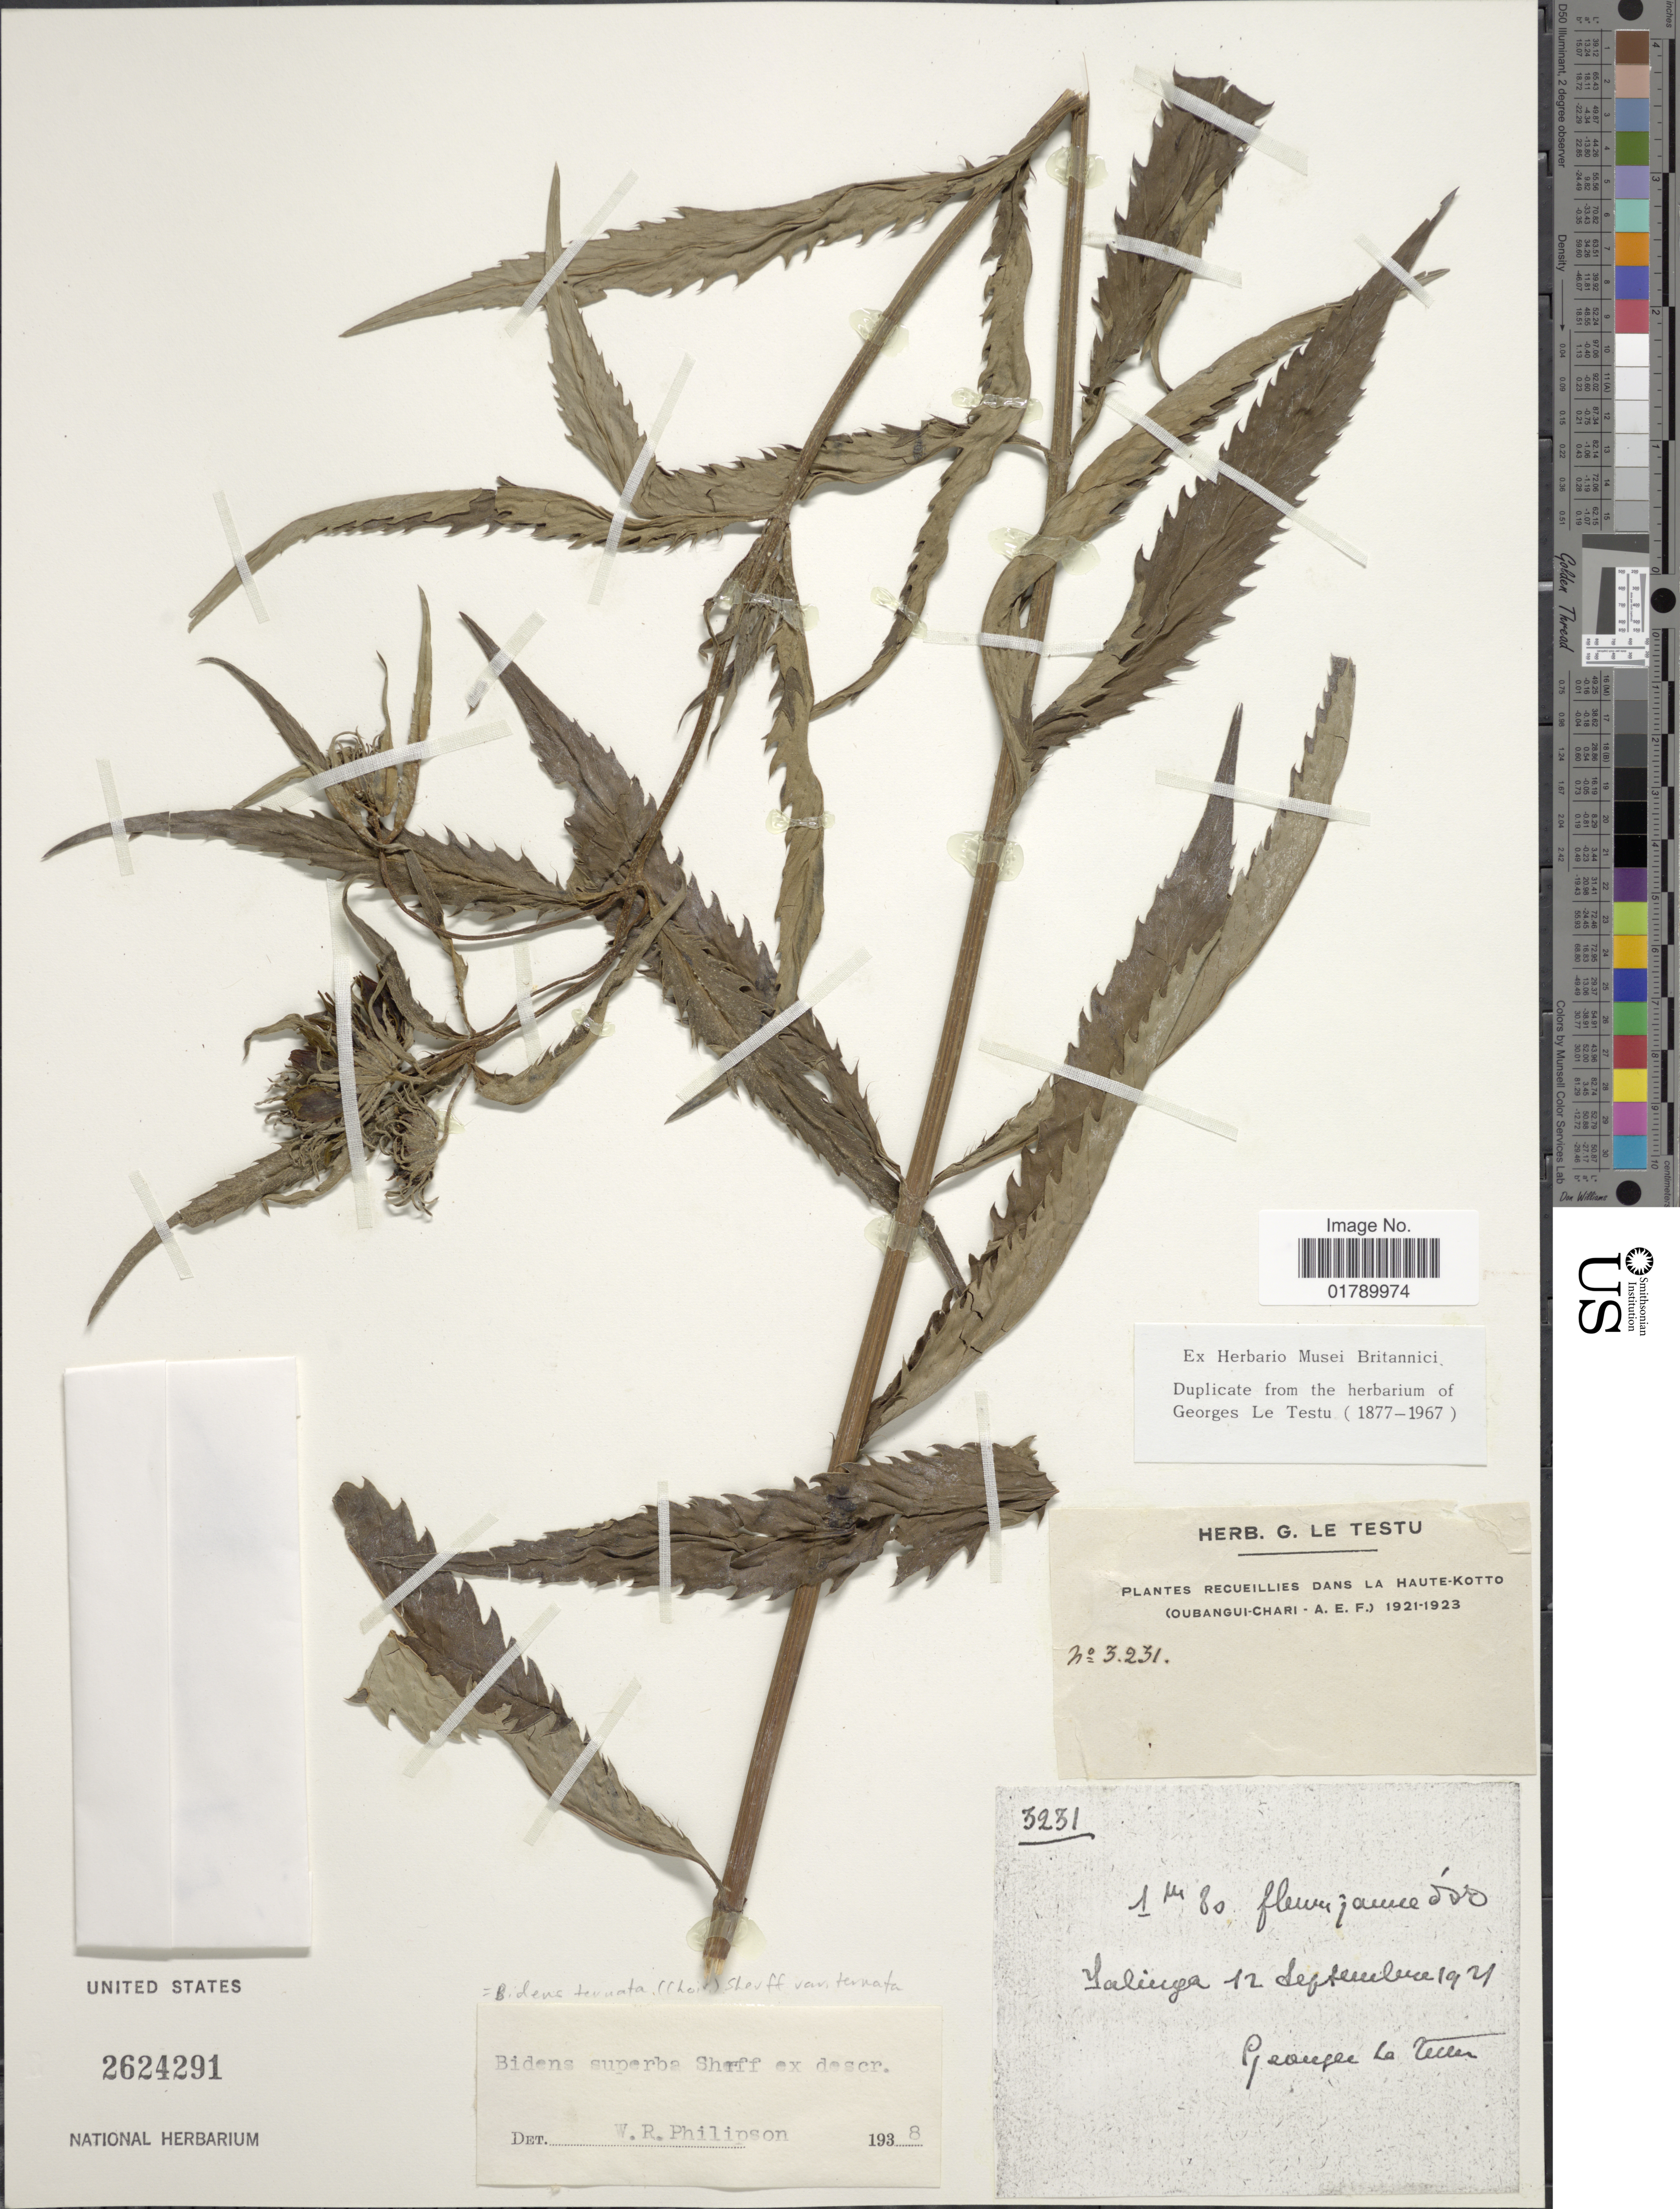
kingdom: Plantae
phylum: Tracheophyta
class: Magnoliopsida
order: Asterales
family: Asteraceae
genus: Bidens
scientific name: Bidens ternata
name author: (Chiov.) Sherff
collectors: ex herb. Le Testu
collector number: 3231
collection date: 1921/1923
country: Central African Republic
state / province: Haute-Kotto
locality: (Oubangui-Chari - A.E.F.)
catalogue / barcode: US 2624291